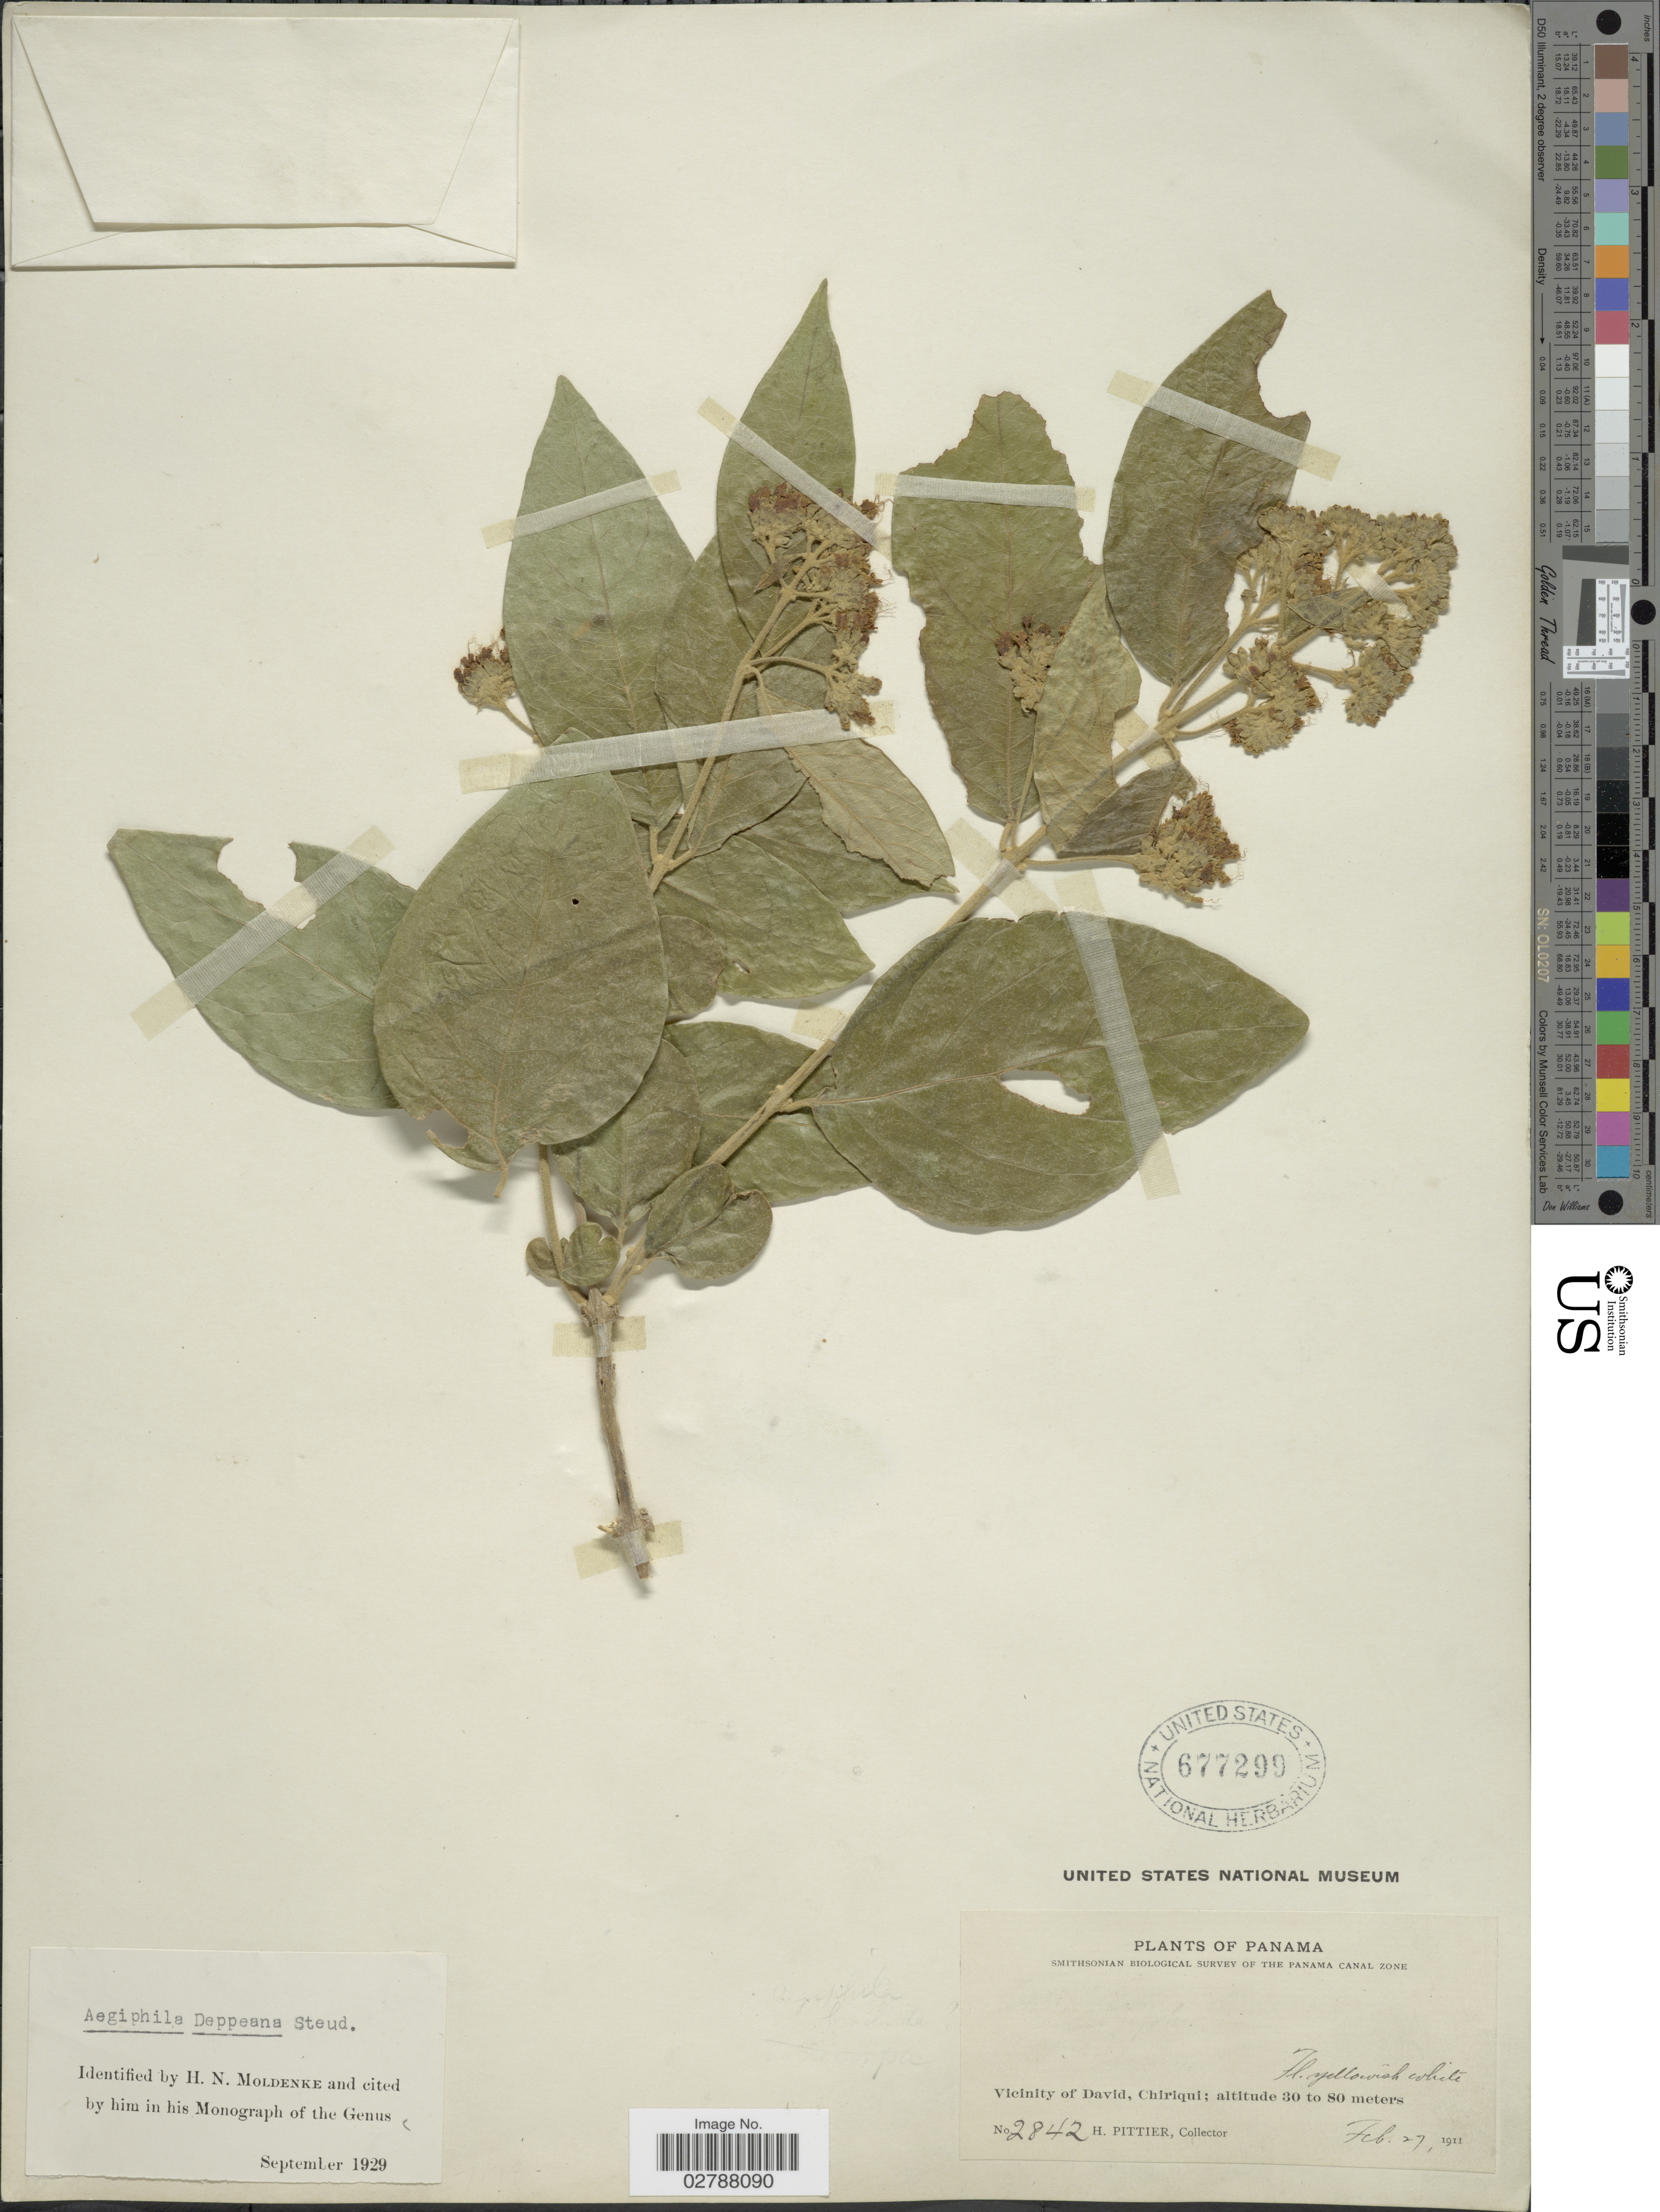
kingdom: Plantae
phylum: Tracheophyta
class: Magnoliopsida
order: Lamiales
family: Lamiaceae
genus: Aegiphila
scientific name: Aegiphila deppeana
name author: Steud.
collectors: H. F. Pittier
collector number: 2842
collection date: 1911-02-27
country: Panama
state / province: Chiriqui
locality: Vicinity of David.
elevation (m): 30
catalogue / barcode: US 677299